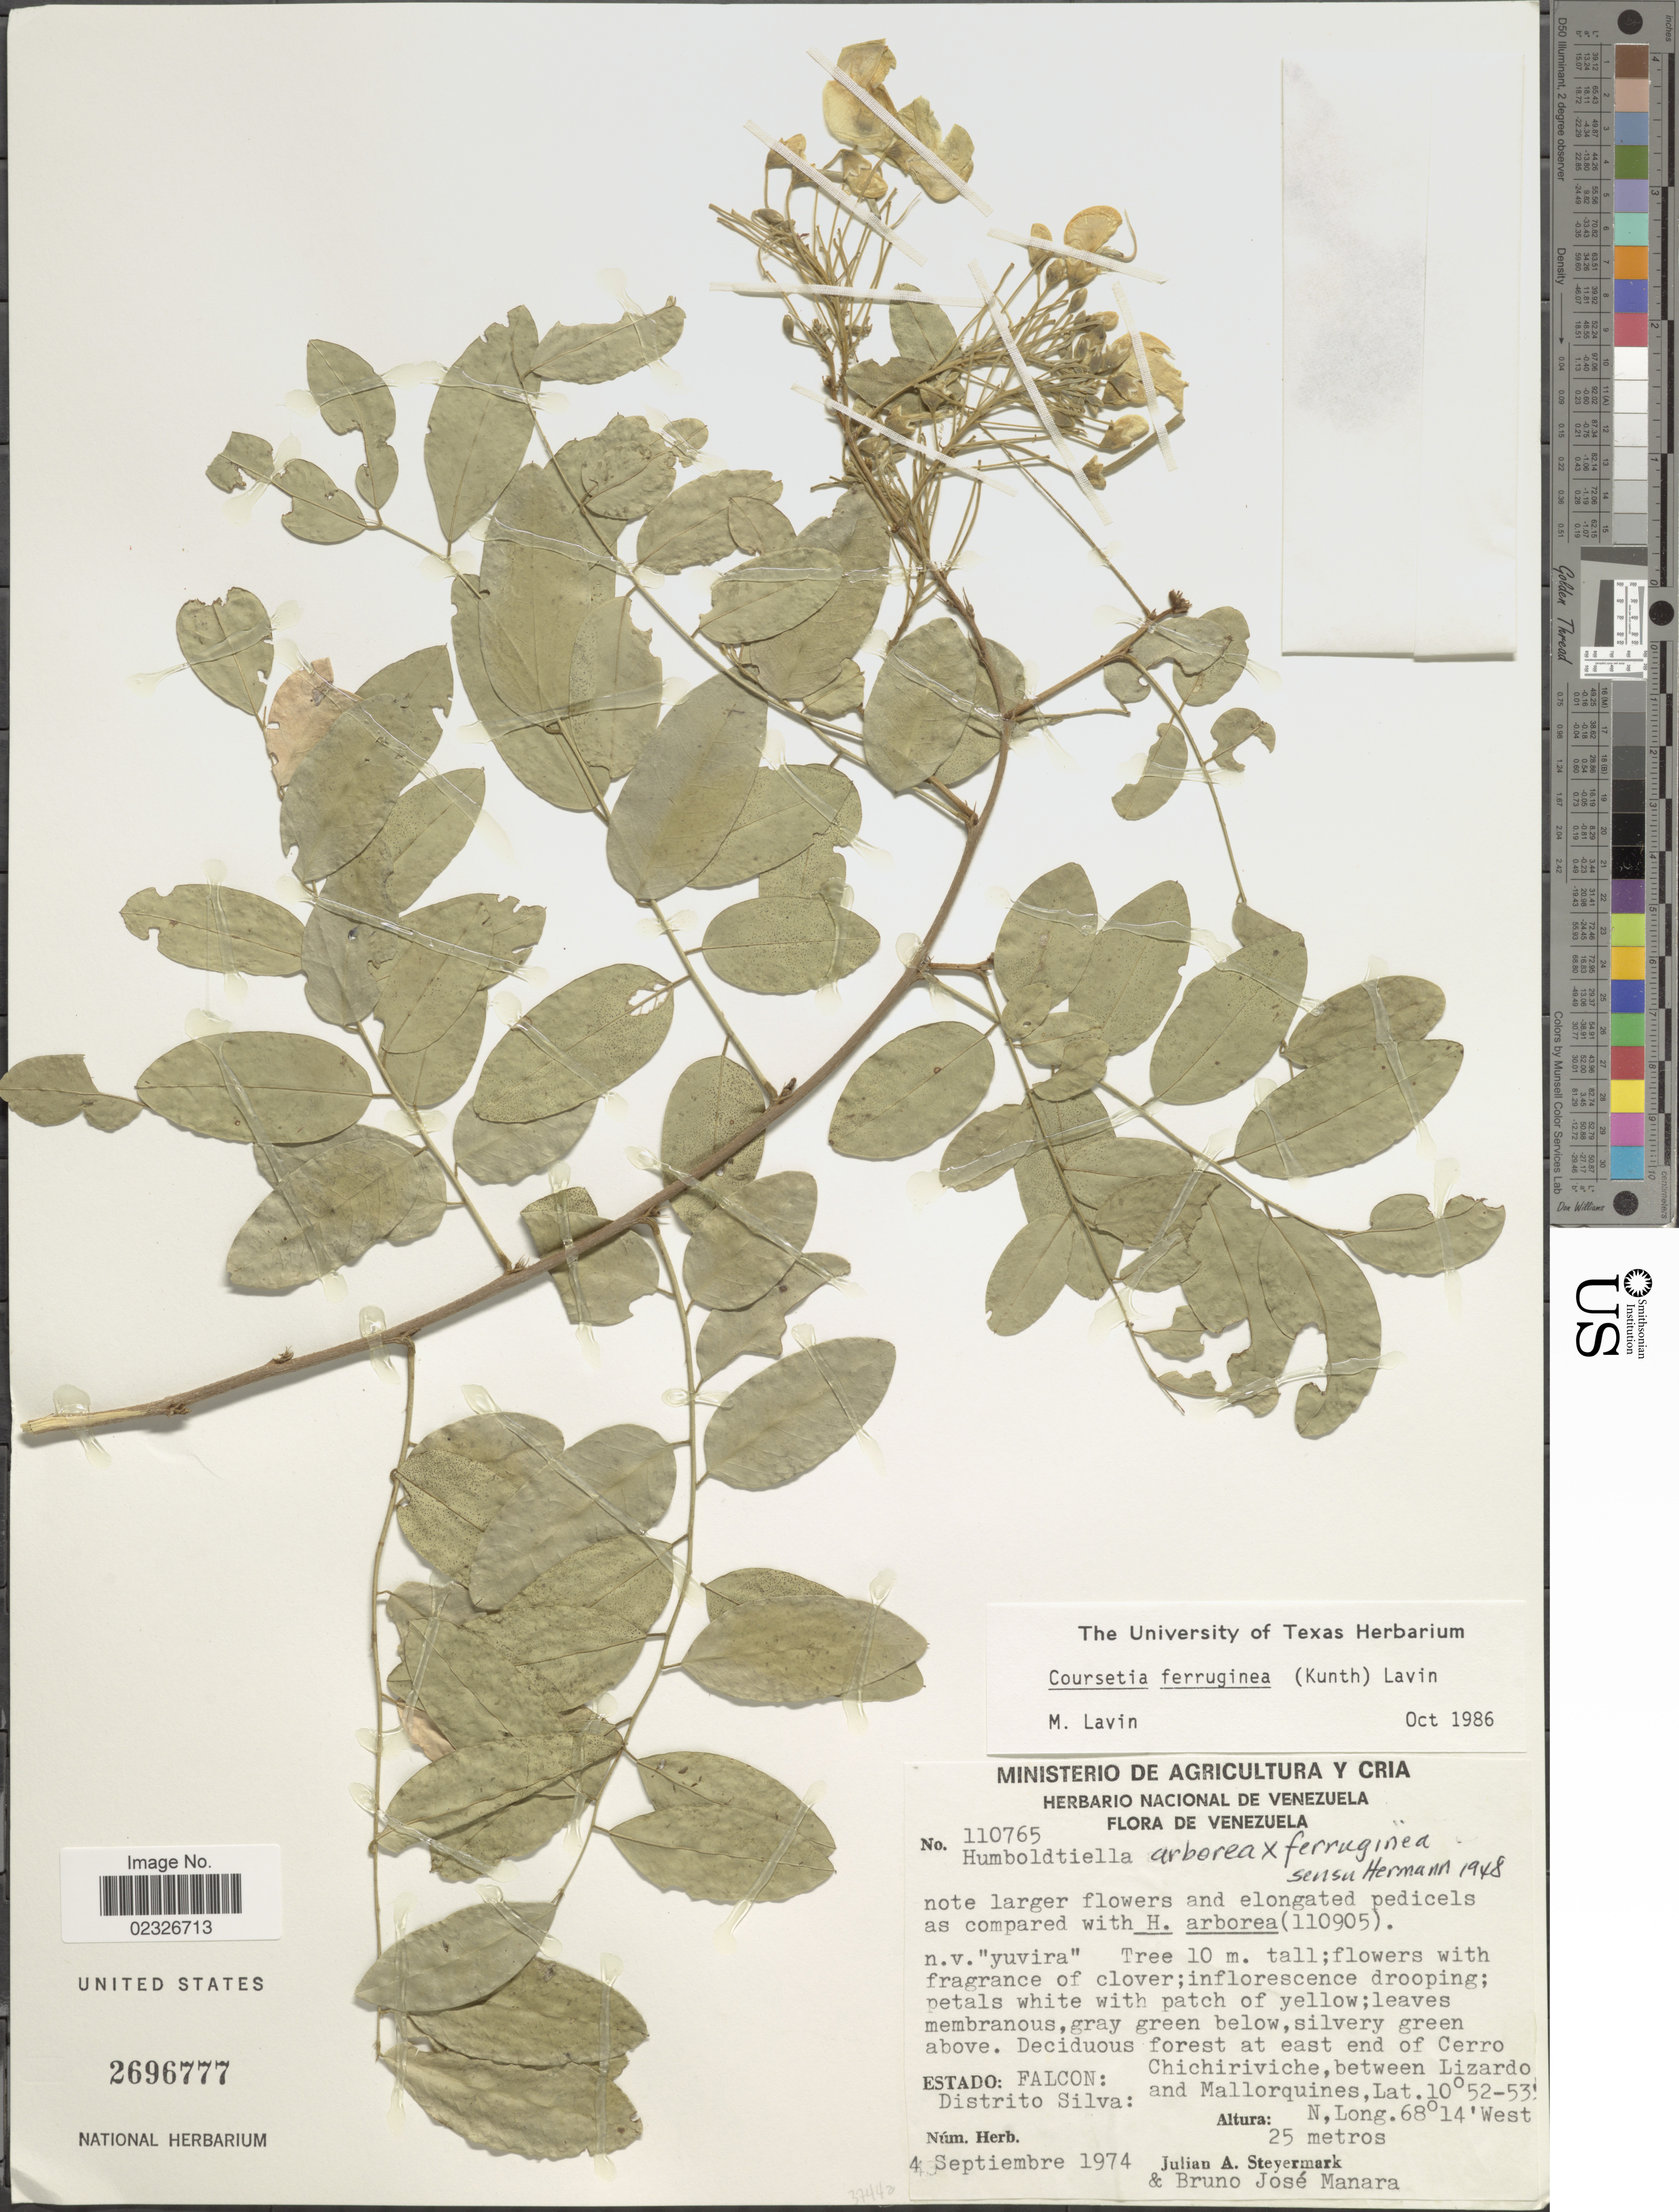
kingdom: Plantae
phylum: Tracheophyta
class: Magnoliopsida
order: Fabales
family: Fabaceae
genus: Coursetia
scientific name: Coursetia ferruginea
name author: (Kunth) Lavin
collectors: J. Steyermark & B. Manara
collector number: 110765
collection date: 1974-09-04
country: Venezuela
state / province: Falcón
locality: Estado Falcon: Chichiriviche, between Lizardo and Mallorquines. Distrito Silva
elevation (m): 25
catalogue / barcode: US 2696777